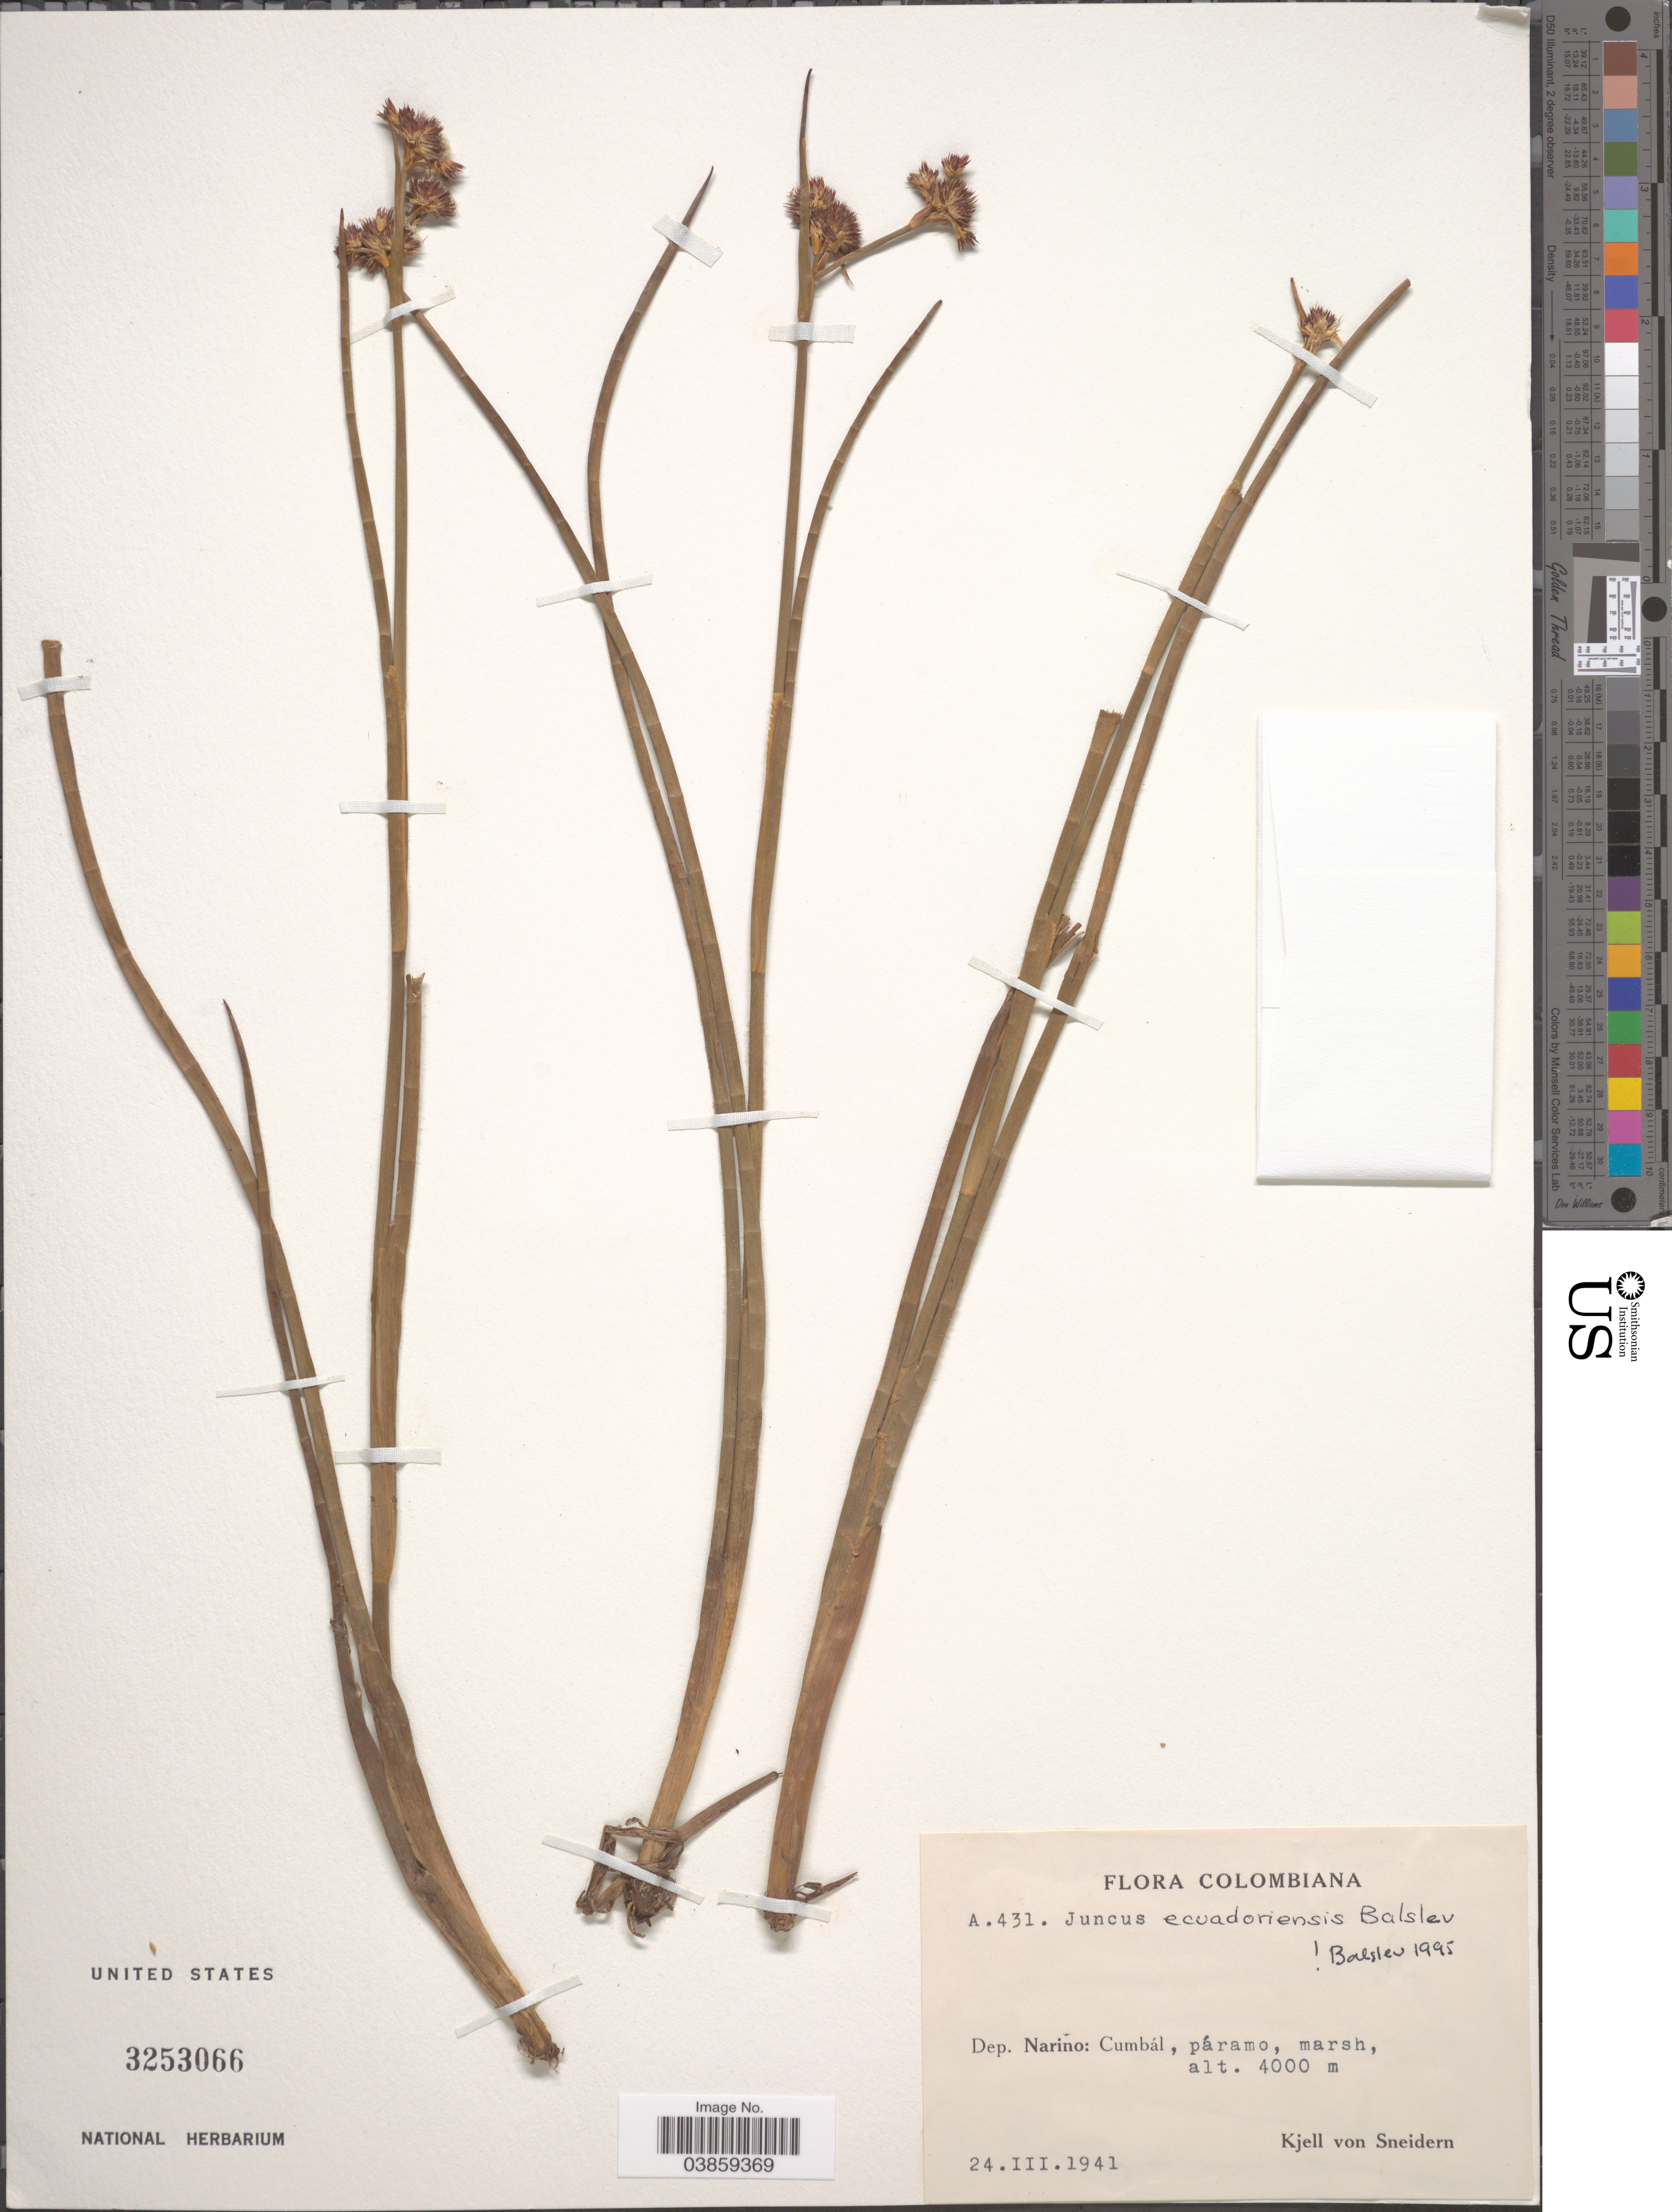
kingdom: Plantae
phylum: Tracheophyta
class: Liliopsida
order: Poales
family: Juncaceae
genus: Juncus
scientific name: Juncus ecuadoriensis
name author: Balslev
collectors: K. von Sneidern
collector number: A431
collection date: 1941-03-24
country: Colombia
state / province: Nariño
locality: Dep. Narino: Cumbál.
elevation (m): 4000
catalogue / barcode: US 3253066